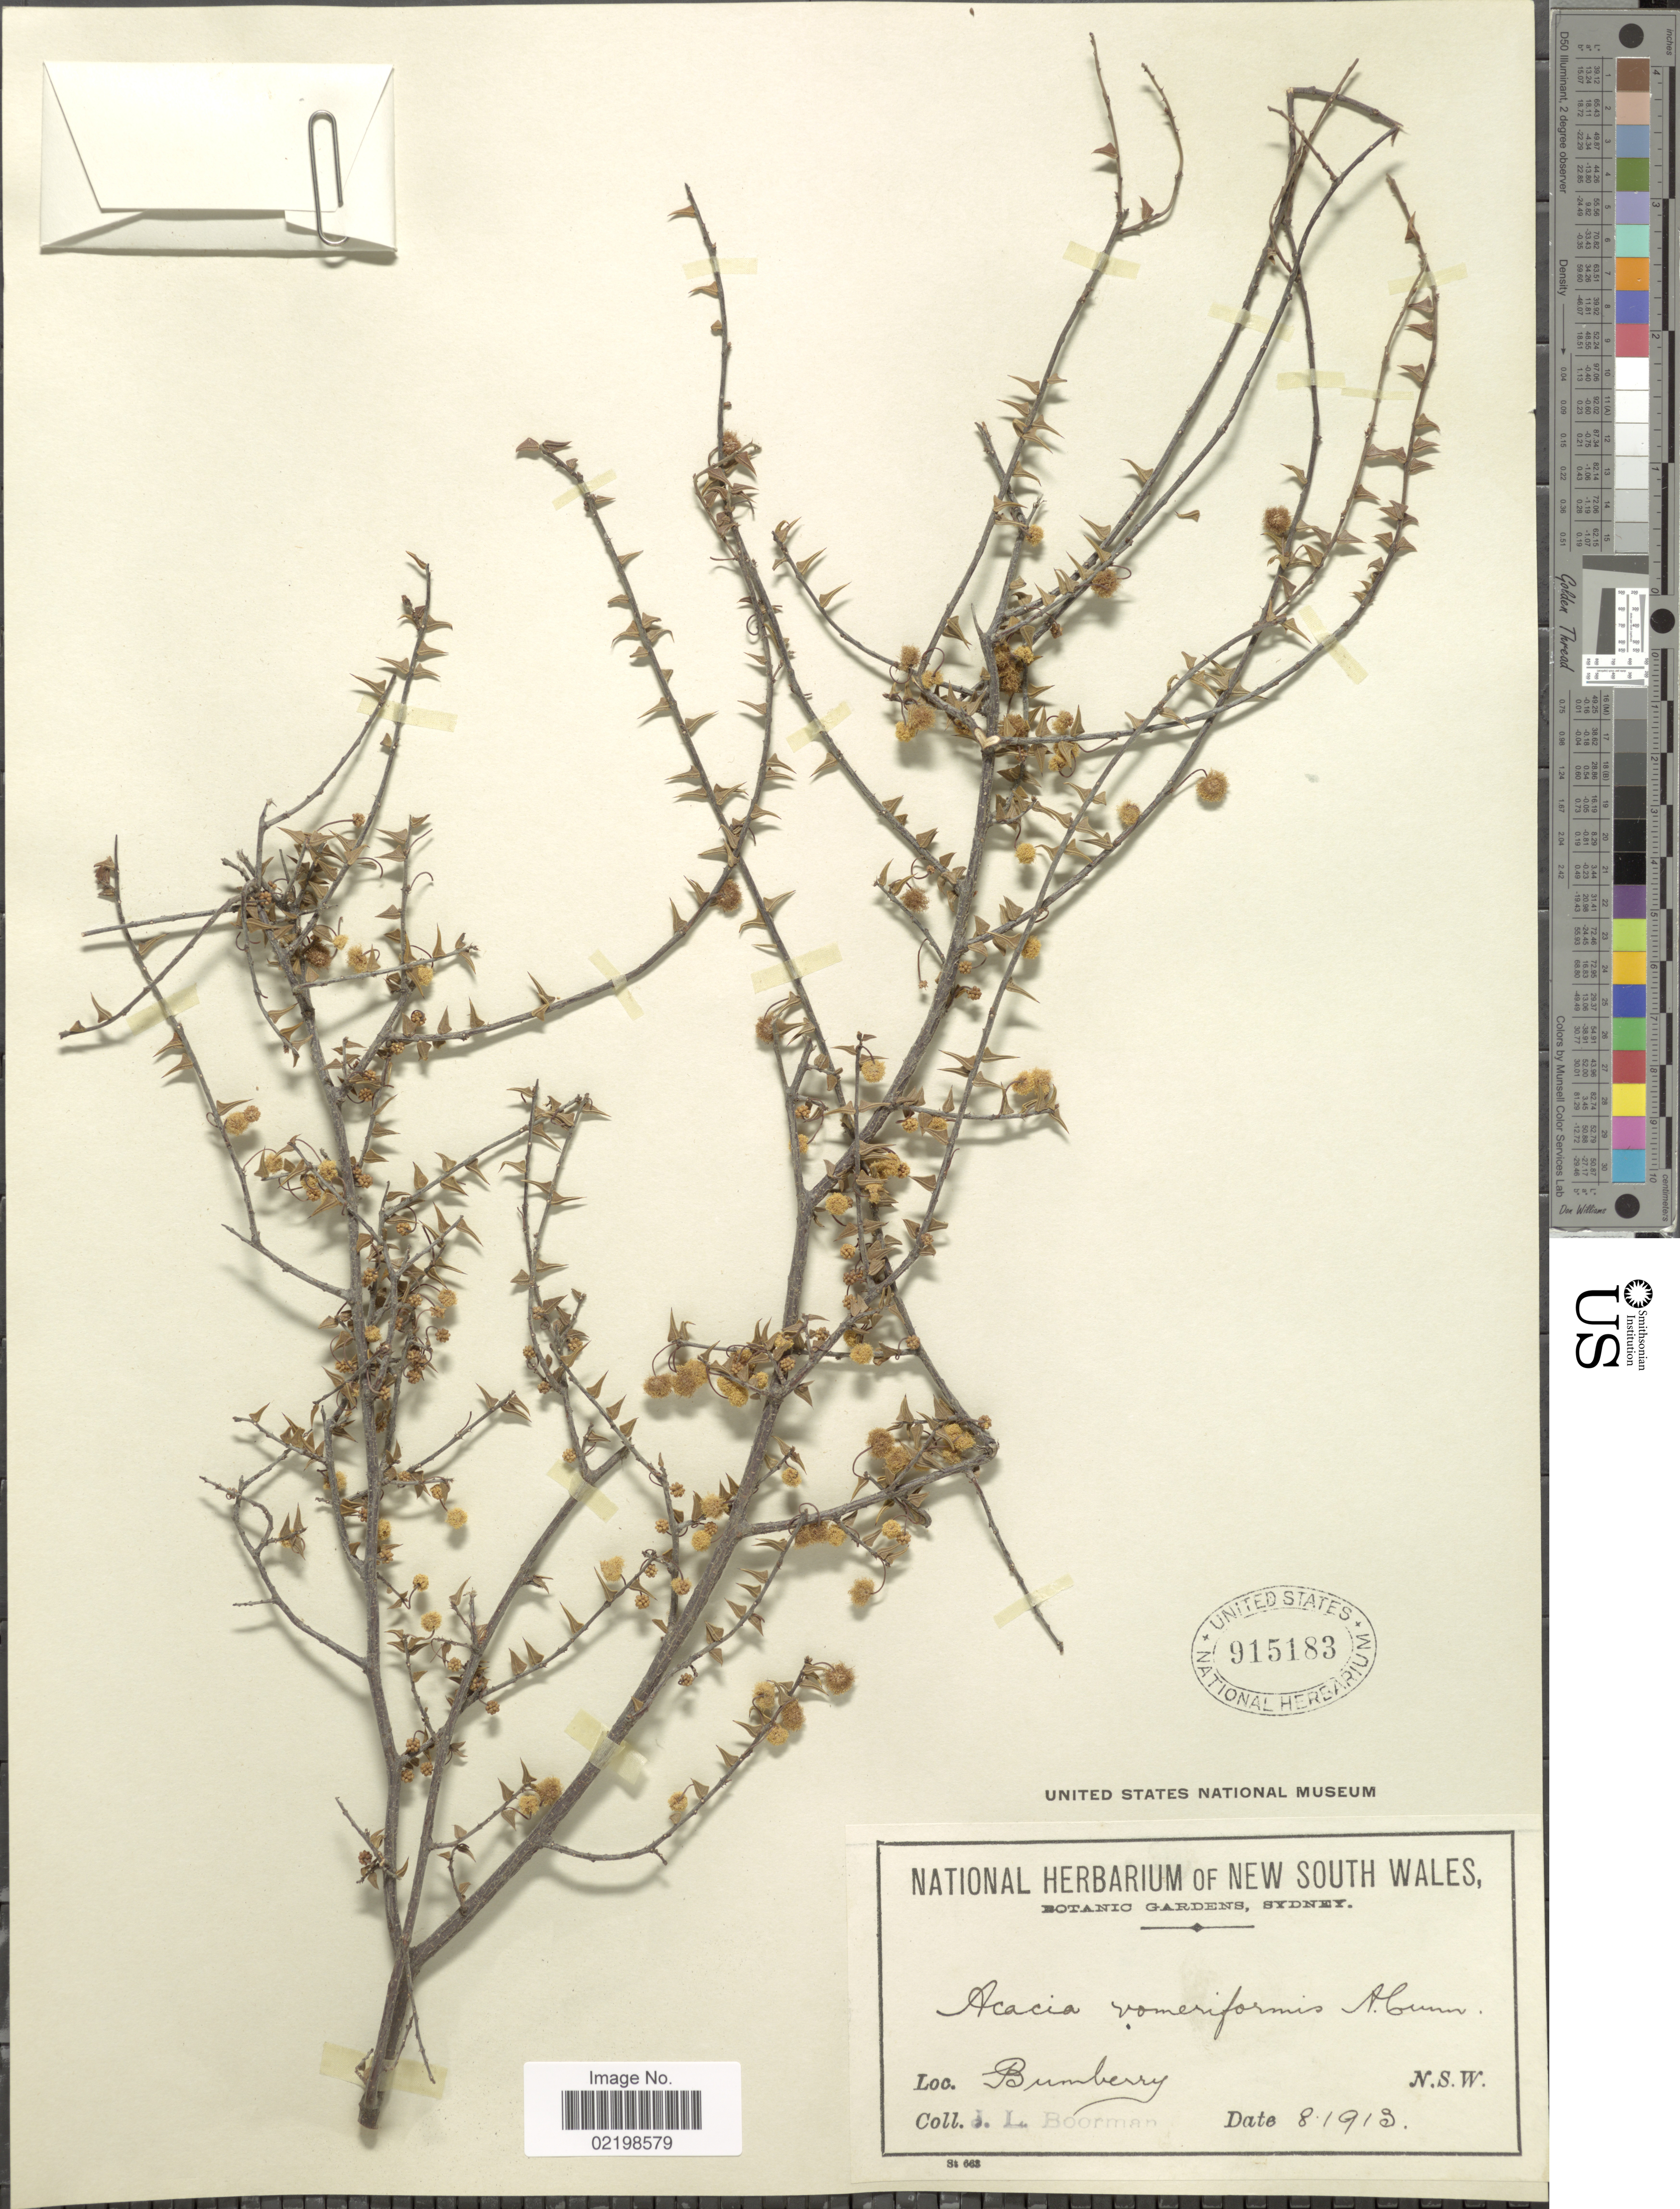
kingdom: Plantae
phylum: Tracheophyta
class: Magnoliopsida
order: Fabales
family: Fabaceae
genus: Acacia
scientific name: Acacia gunnii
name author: Benth.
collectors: J. Boorman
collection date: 1913-08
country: Australia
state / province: New South Wales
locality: N.S.W. Bumberry.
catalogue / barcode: US 915183